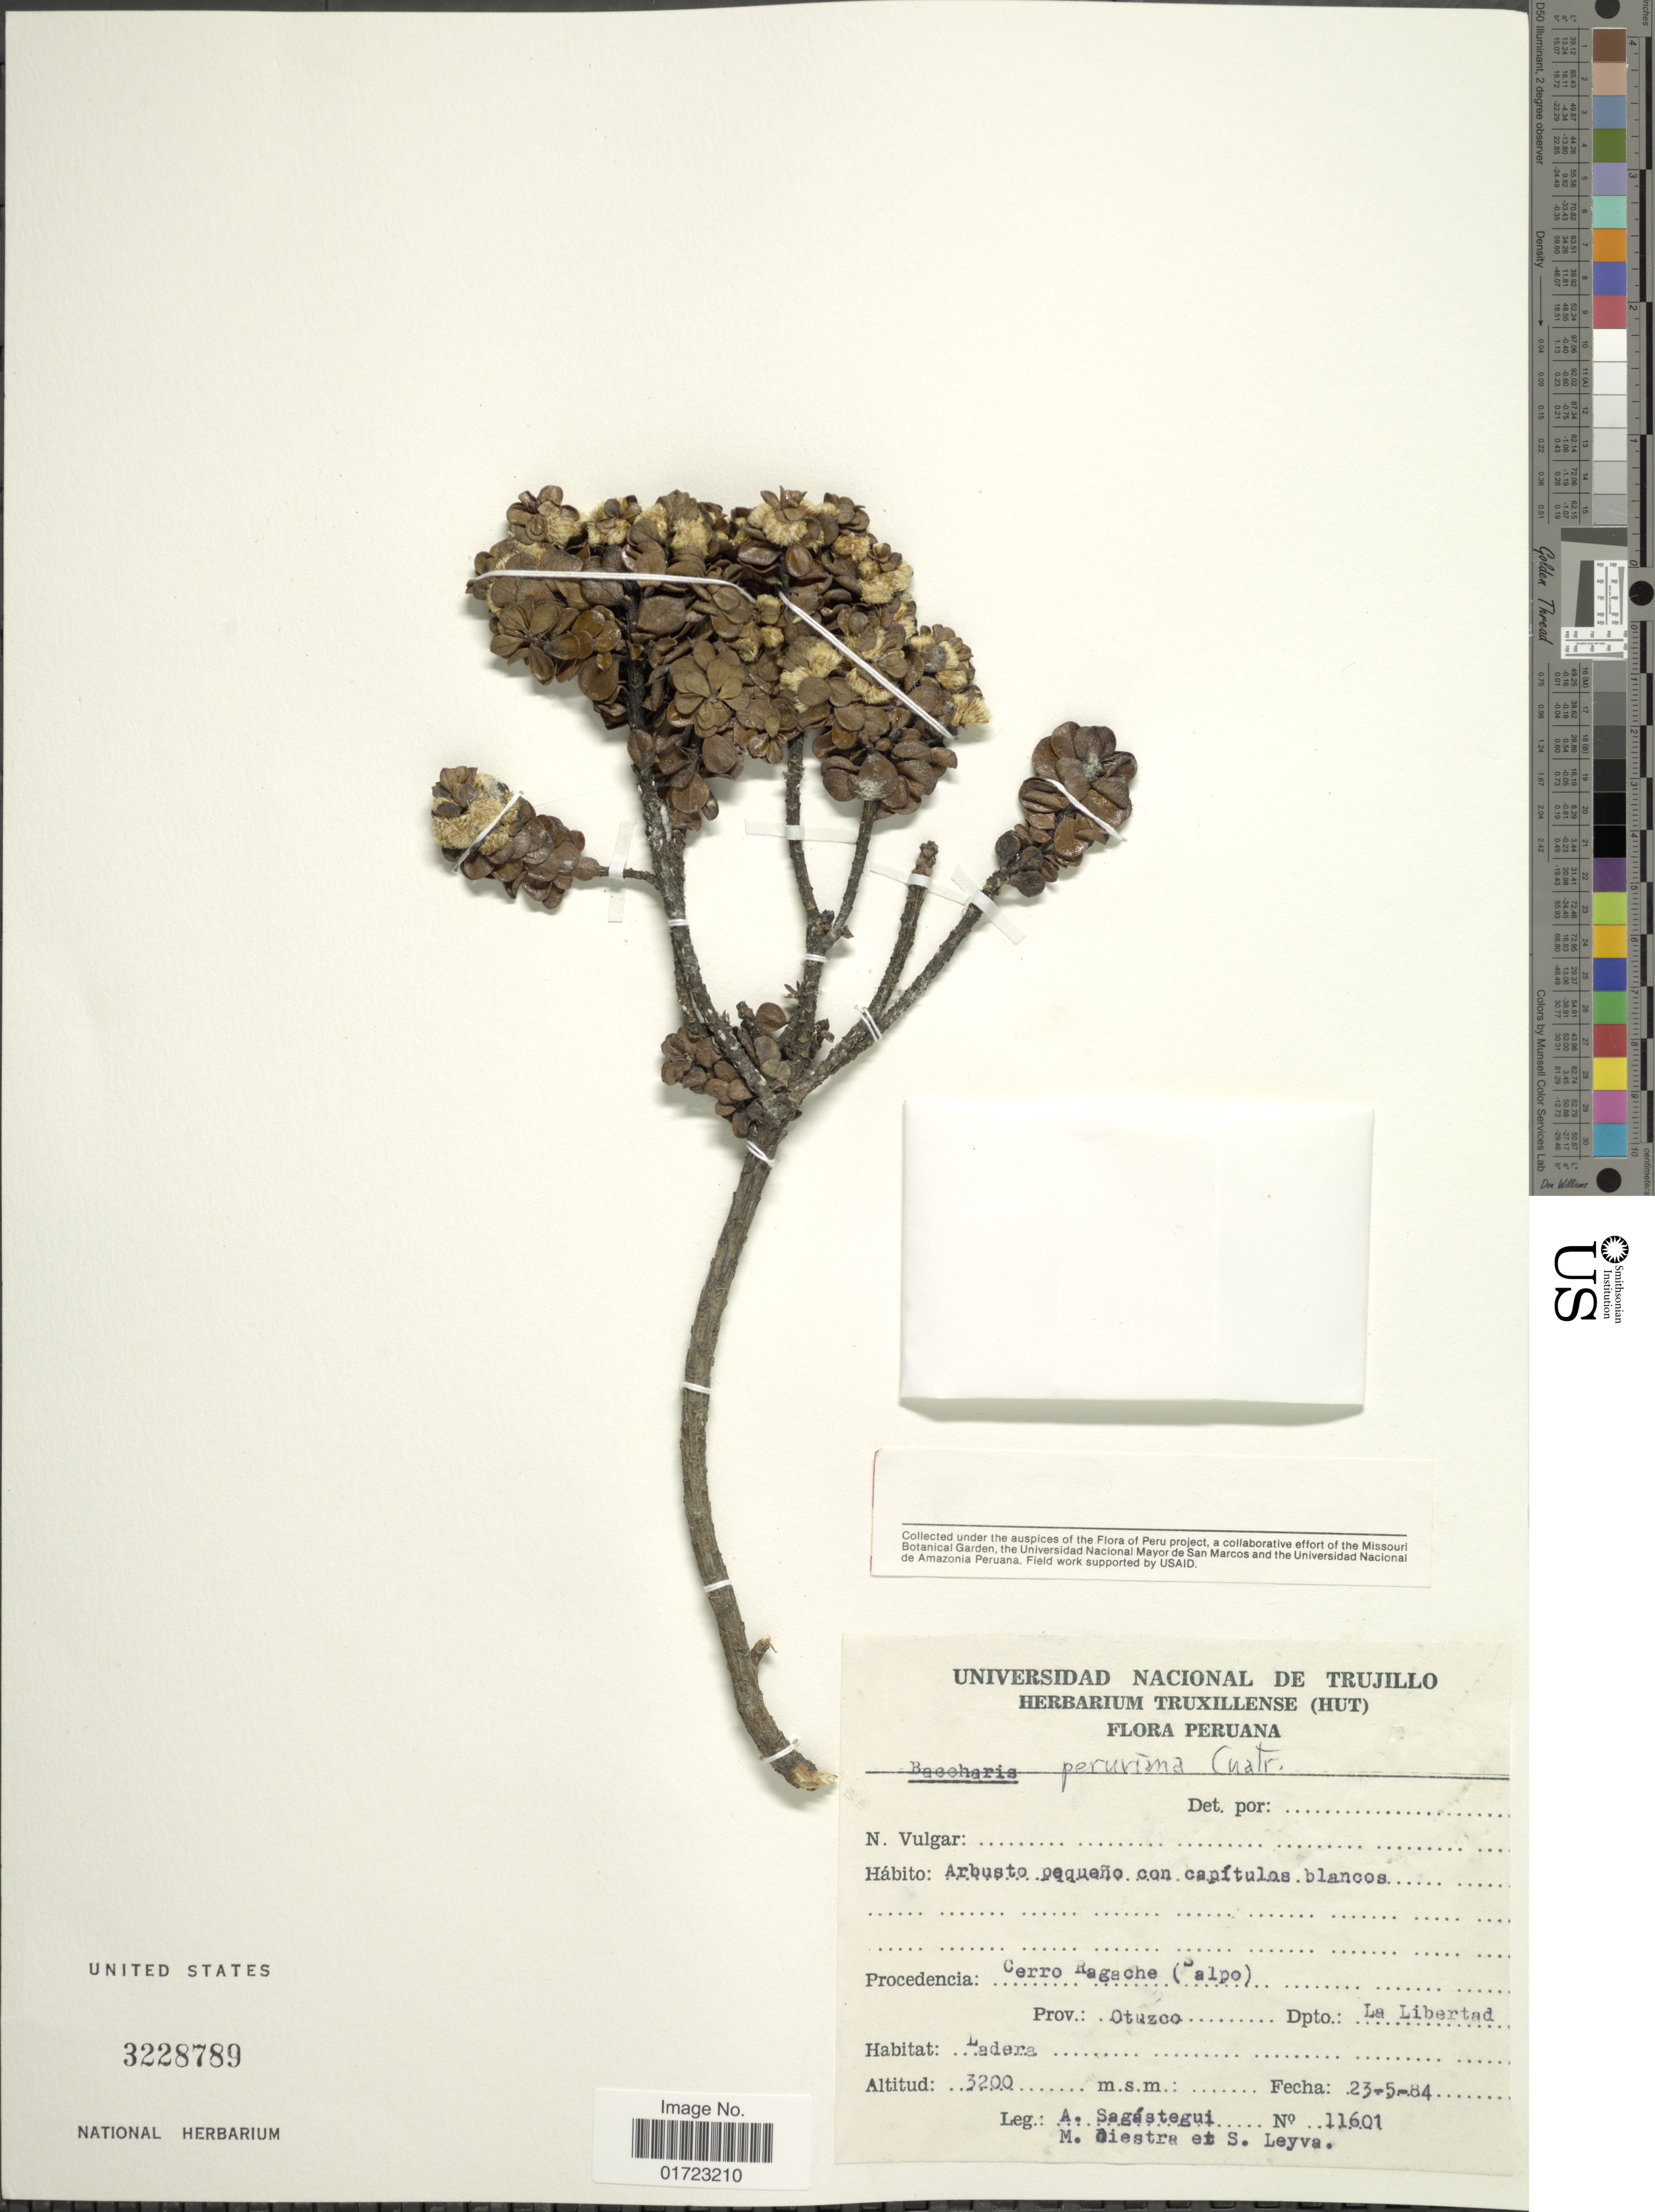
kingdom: Plantae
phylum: Tracheophyta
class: Magnoliopsida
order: Asterales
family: Asteraceae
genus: Baccharis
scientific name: Baccharis peruviana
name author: Cuatrec.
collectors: A. Sagástegui A., M. Diestra & S. Leyva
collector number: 11601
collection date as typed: Transcribed d/m/y: 23/5/84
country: Peru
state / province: La Libertad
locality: Cerro Ragache (Palpo). Prov. Otuzco.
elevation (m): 3200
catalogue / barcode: US 3228789